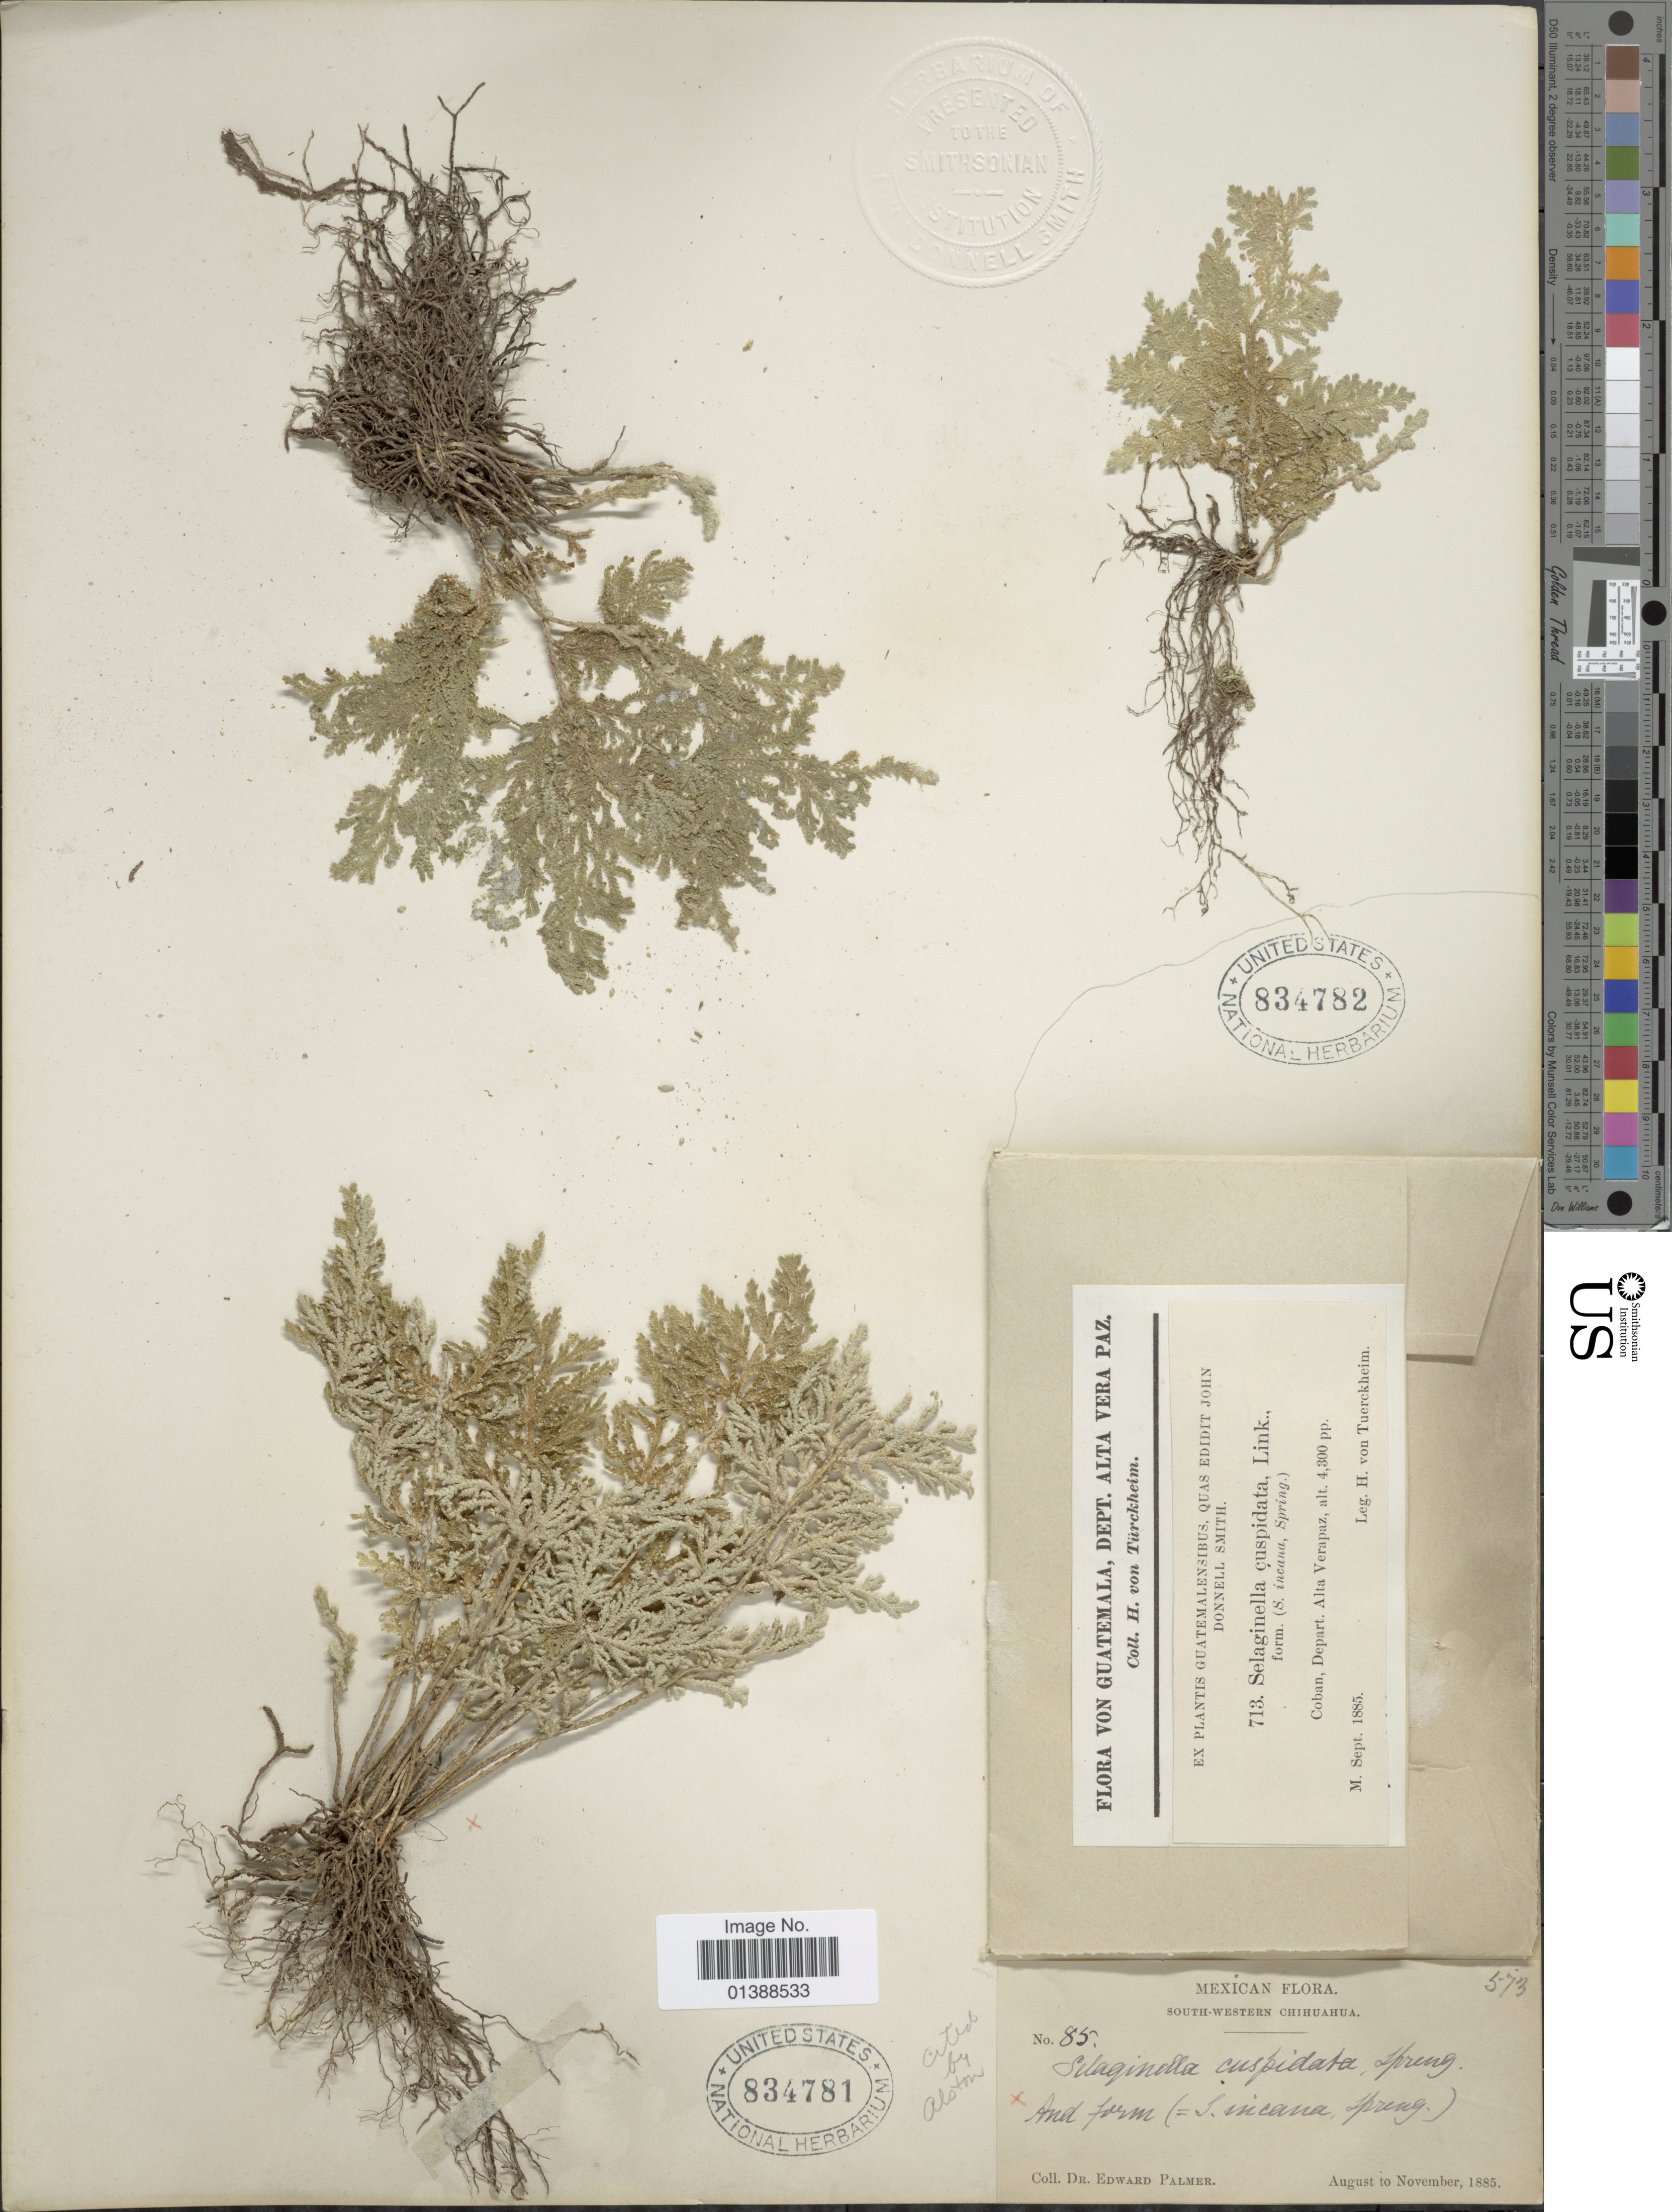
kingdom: Plantae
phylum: Tracheophyta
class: Lycopodiopsida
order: Selaginellales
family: Selaginellaceae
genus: Selaginella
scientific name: Selaginella pallescens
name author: (C. Presl) Spring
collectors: E. Palmer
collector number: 85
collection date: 1885-08/1885-11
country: Mexico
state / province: Chihuahua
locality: South-western Chihuahua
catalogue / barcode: US 834781